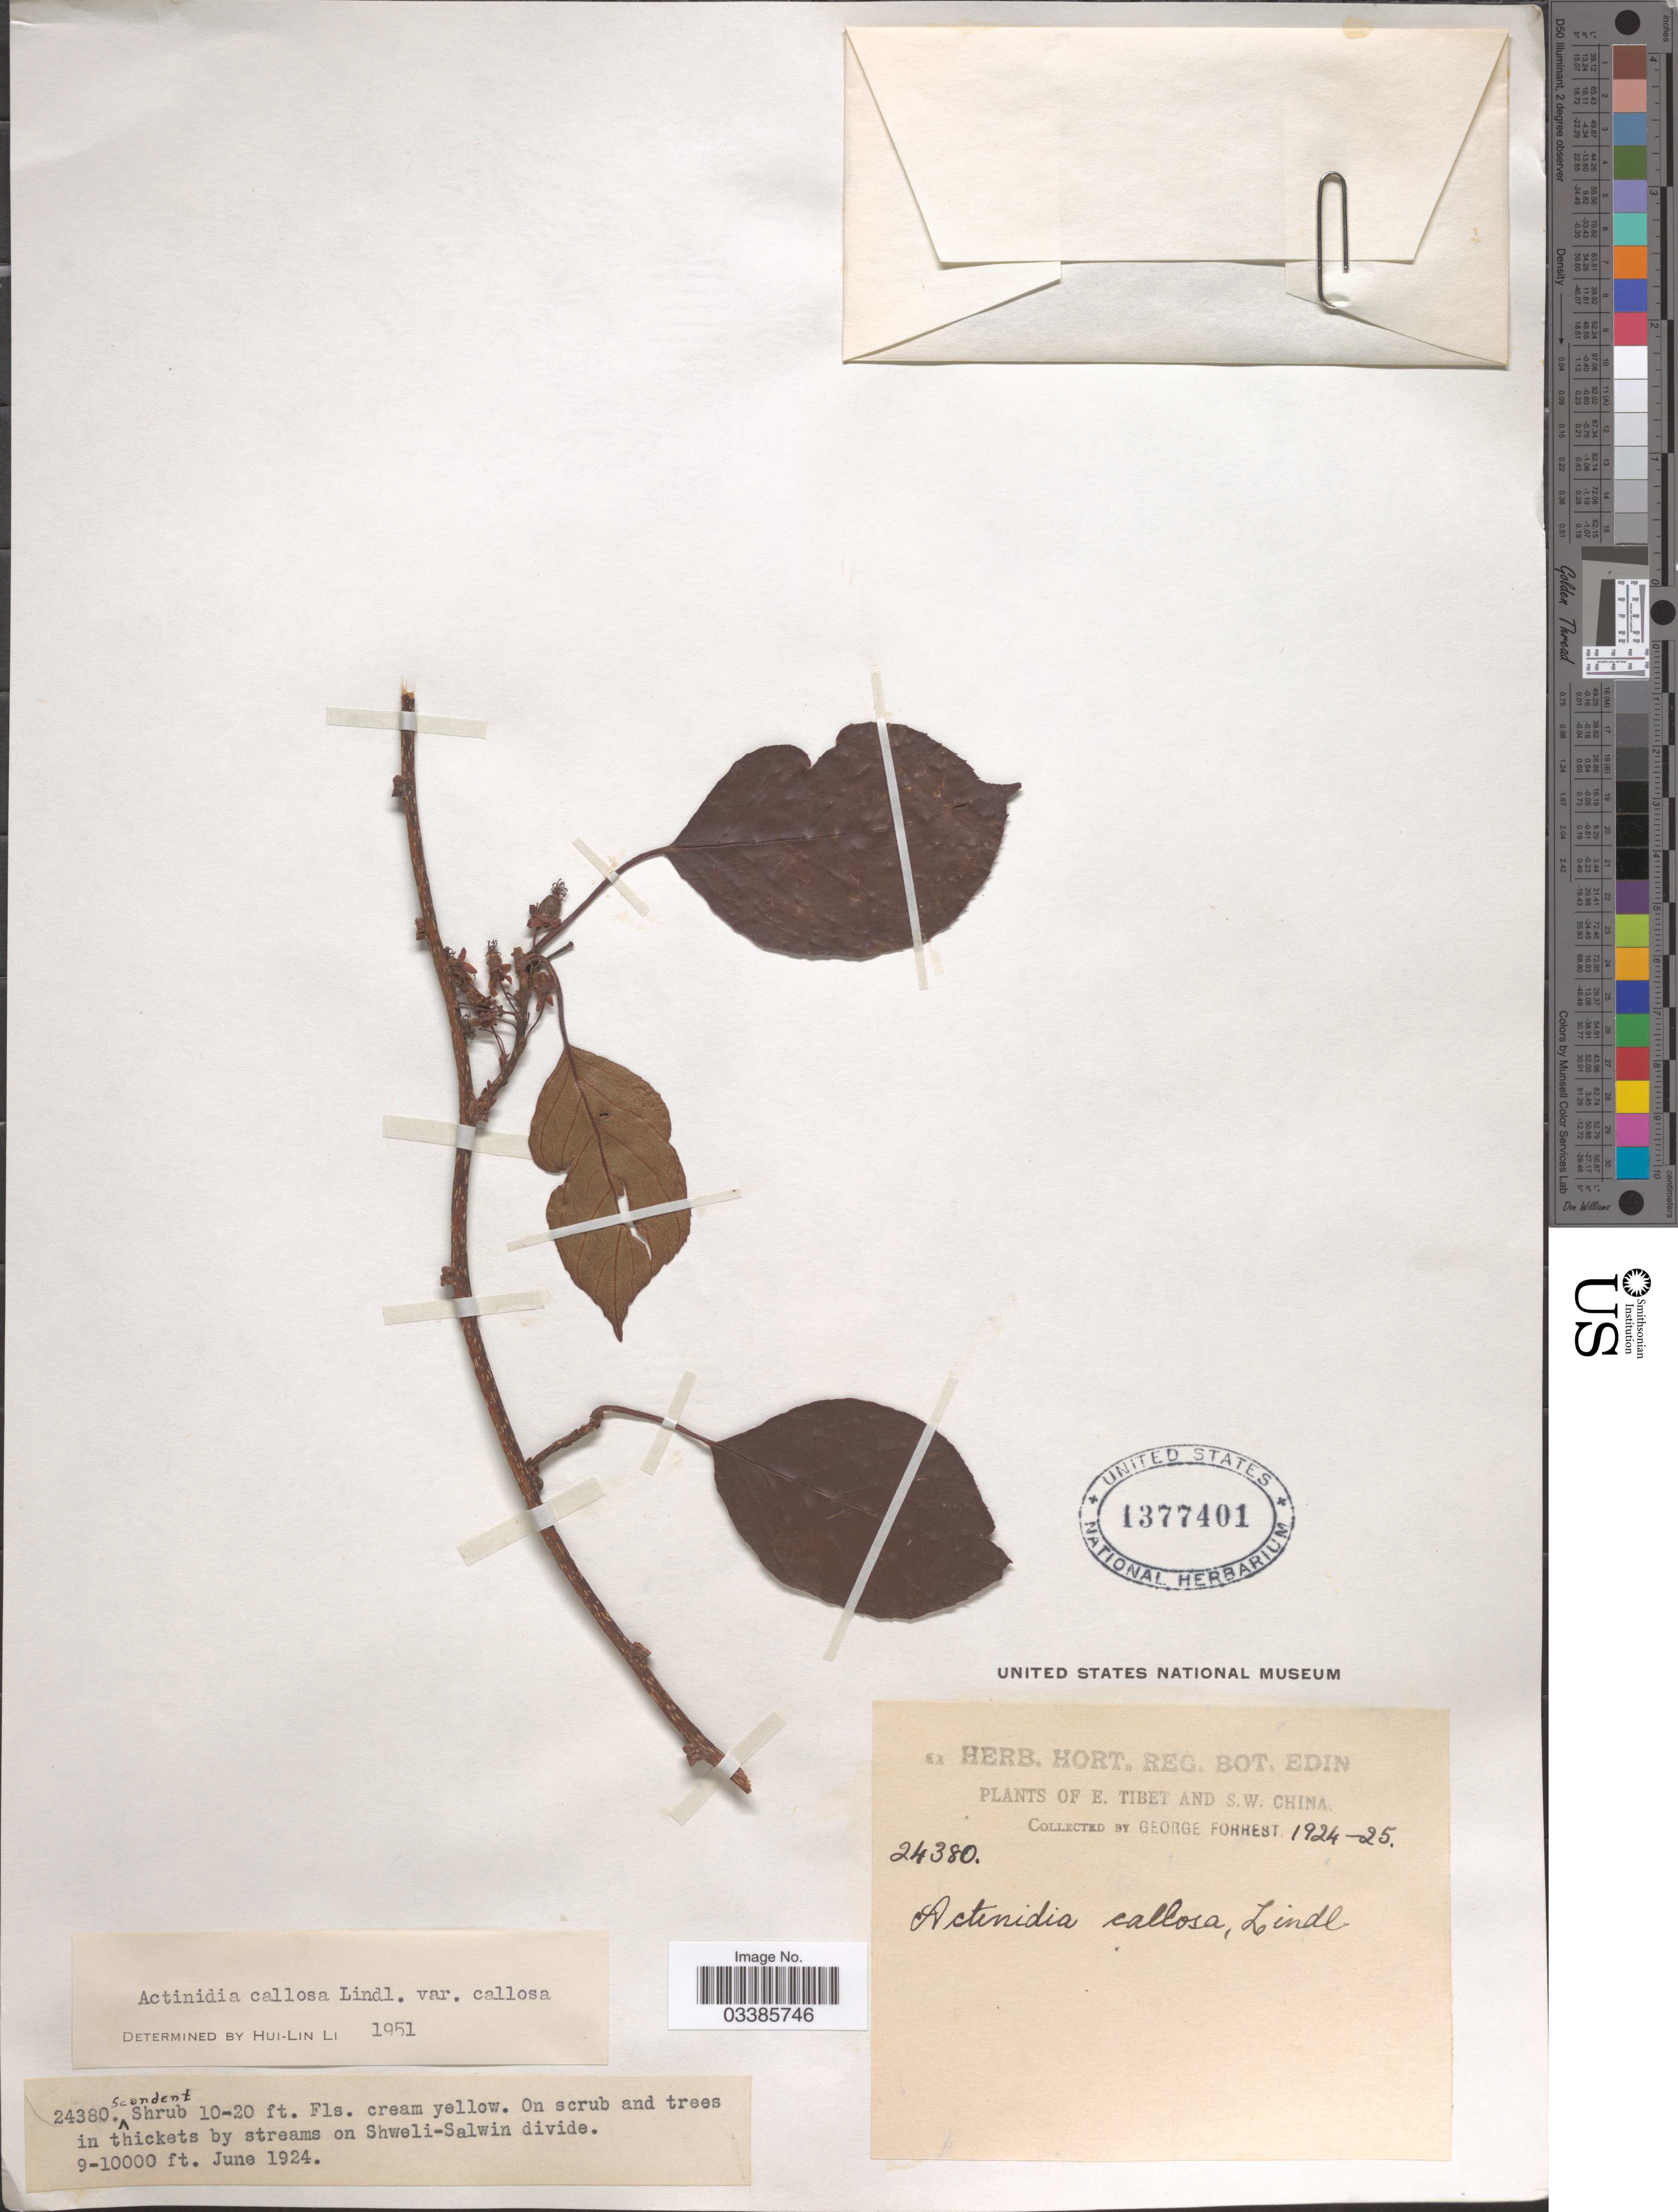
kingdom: Plantae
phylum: Tracheophyta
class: Magnoliopsida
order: Ericales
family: Actinidiaceae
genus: Actinidia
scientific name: Actinidia callosa var. callosa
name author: Lindl.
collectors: G. Forrest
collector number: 24380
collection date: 1924-06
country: China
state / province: Xizang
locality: E. Tibet and S.W. China. on Shweli-Salwin divide.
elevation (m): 2743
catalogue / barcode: US 1377401